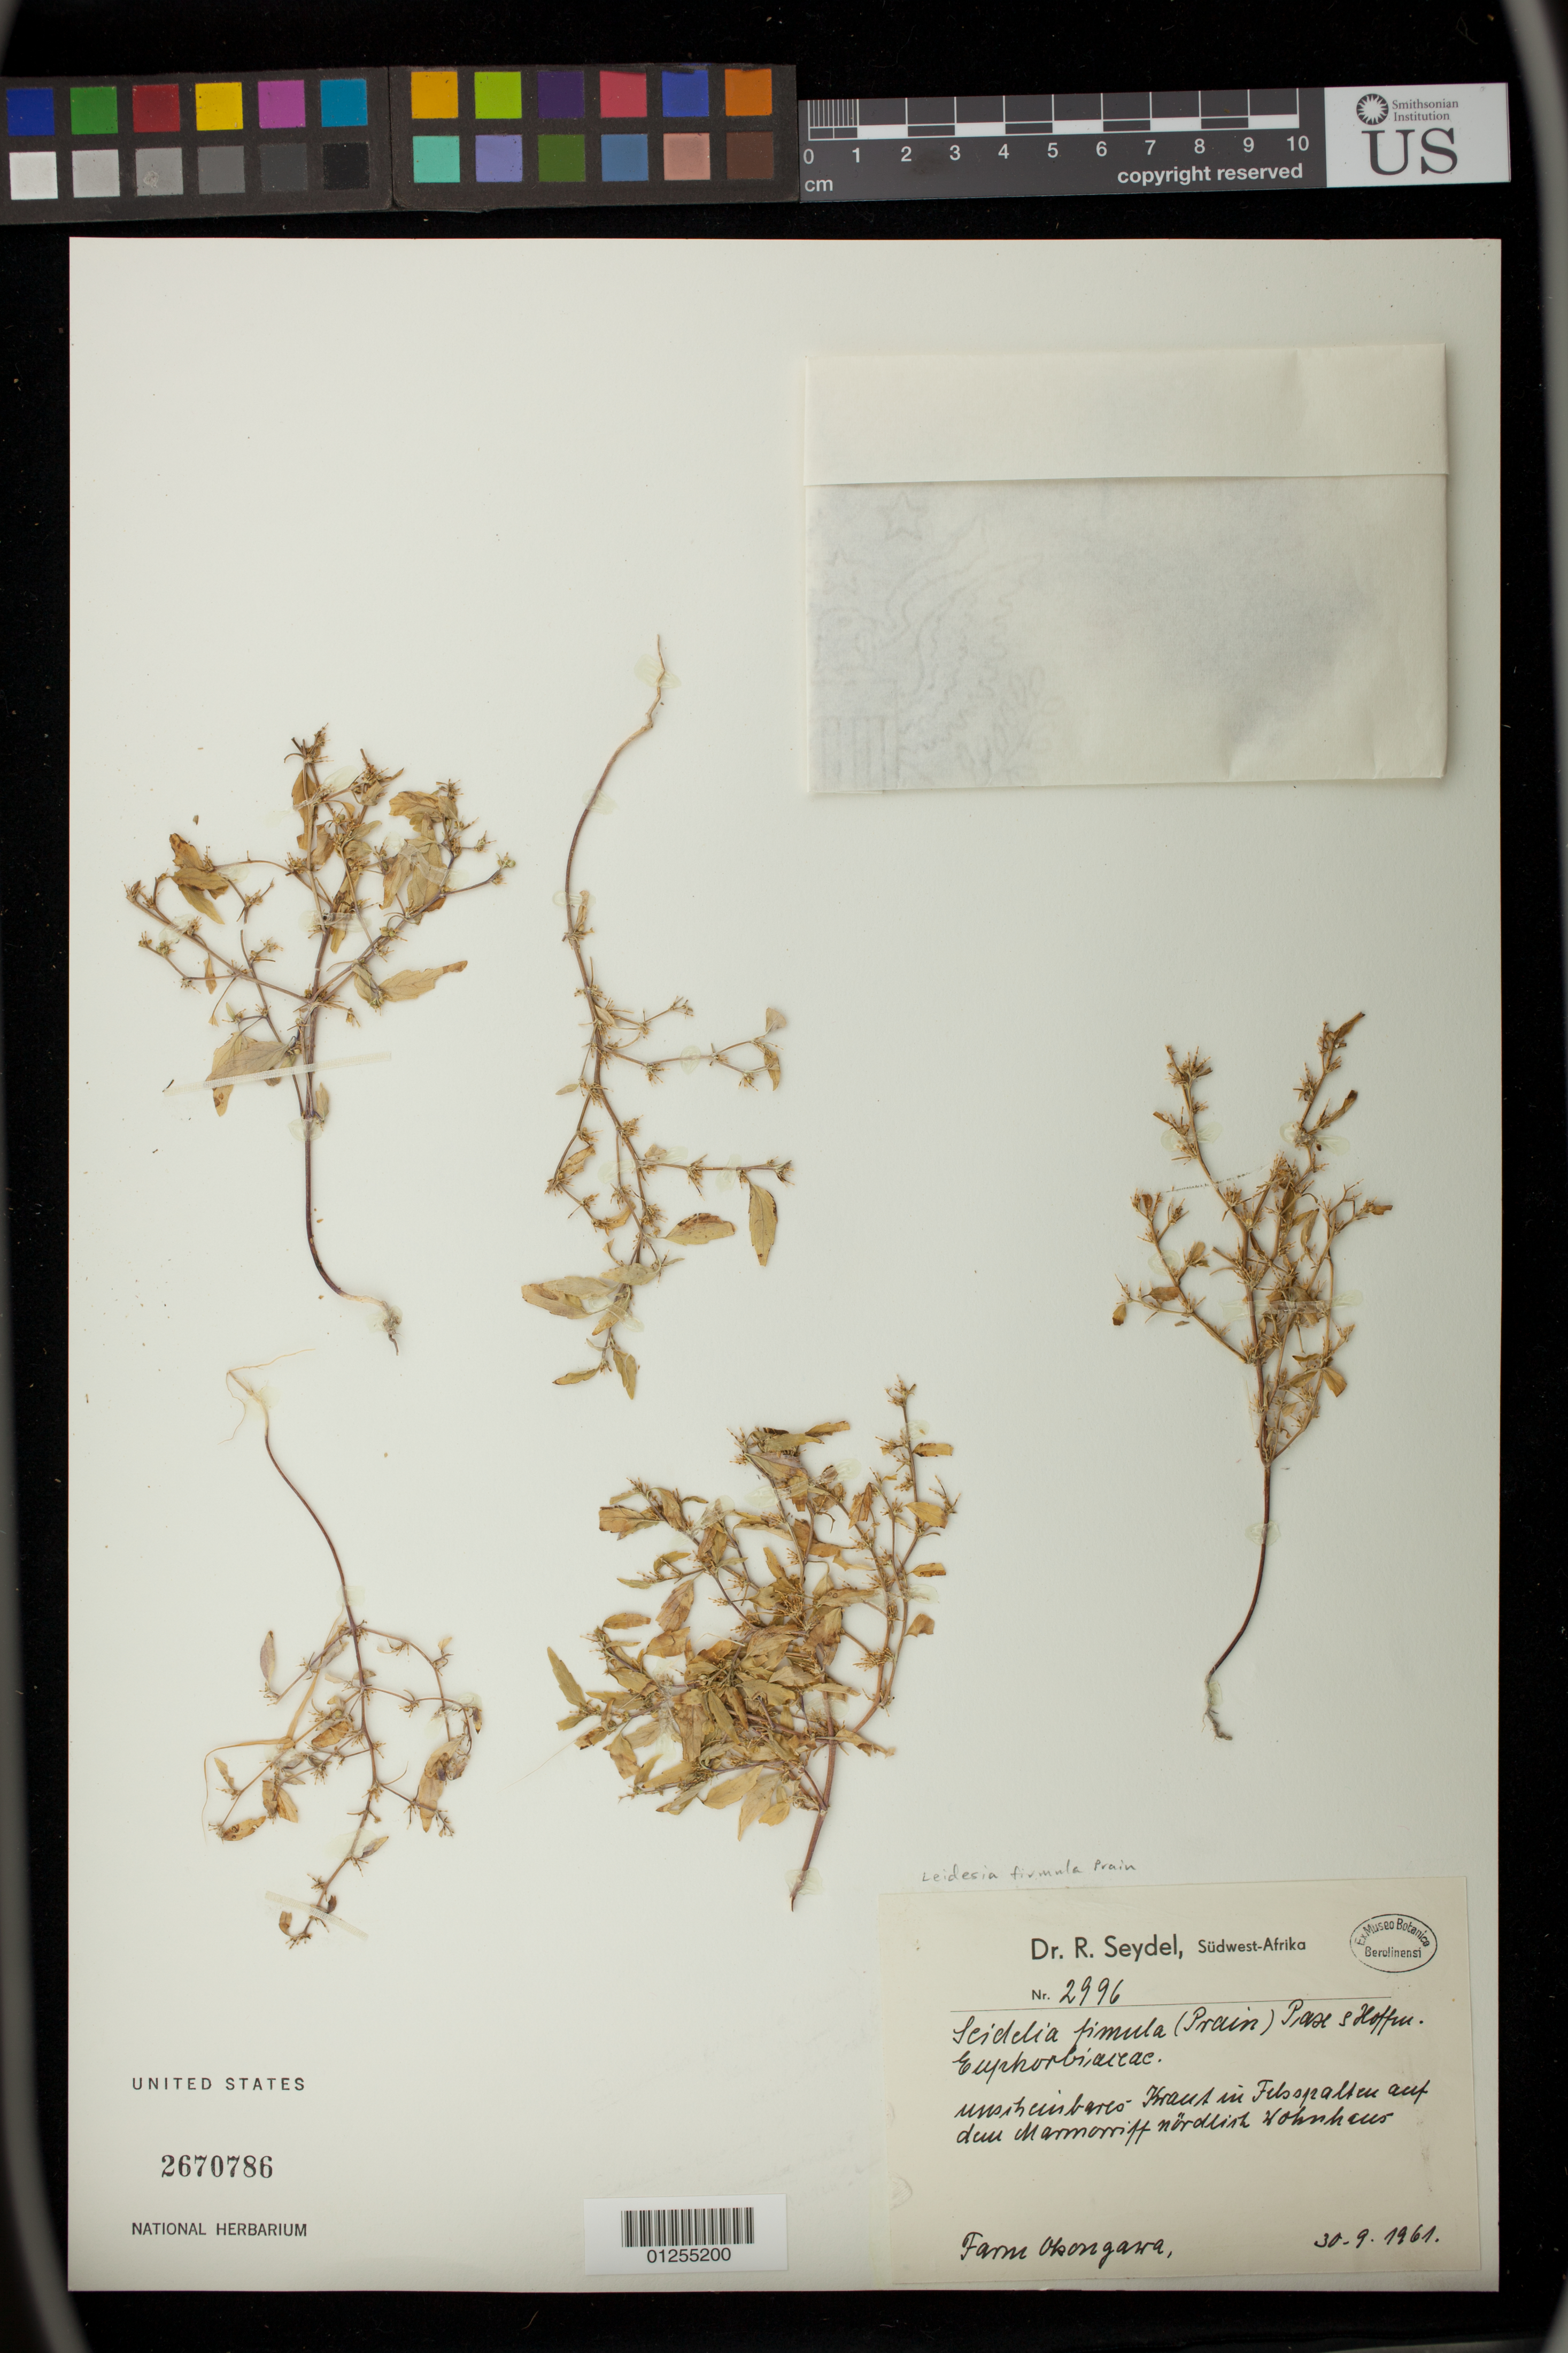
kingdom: Plantae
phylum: Tracheophyta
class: Magnoliopsida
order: Malpighiales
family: Euphorbiaceae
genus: Leidesia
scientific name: Leidesia firmula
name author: Prain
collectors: R. Seydel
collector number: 2996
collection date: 1961-09-30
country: Namibia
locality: Farm Okongawa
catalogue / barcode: US 2670786